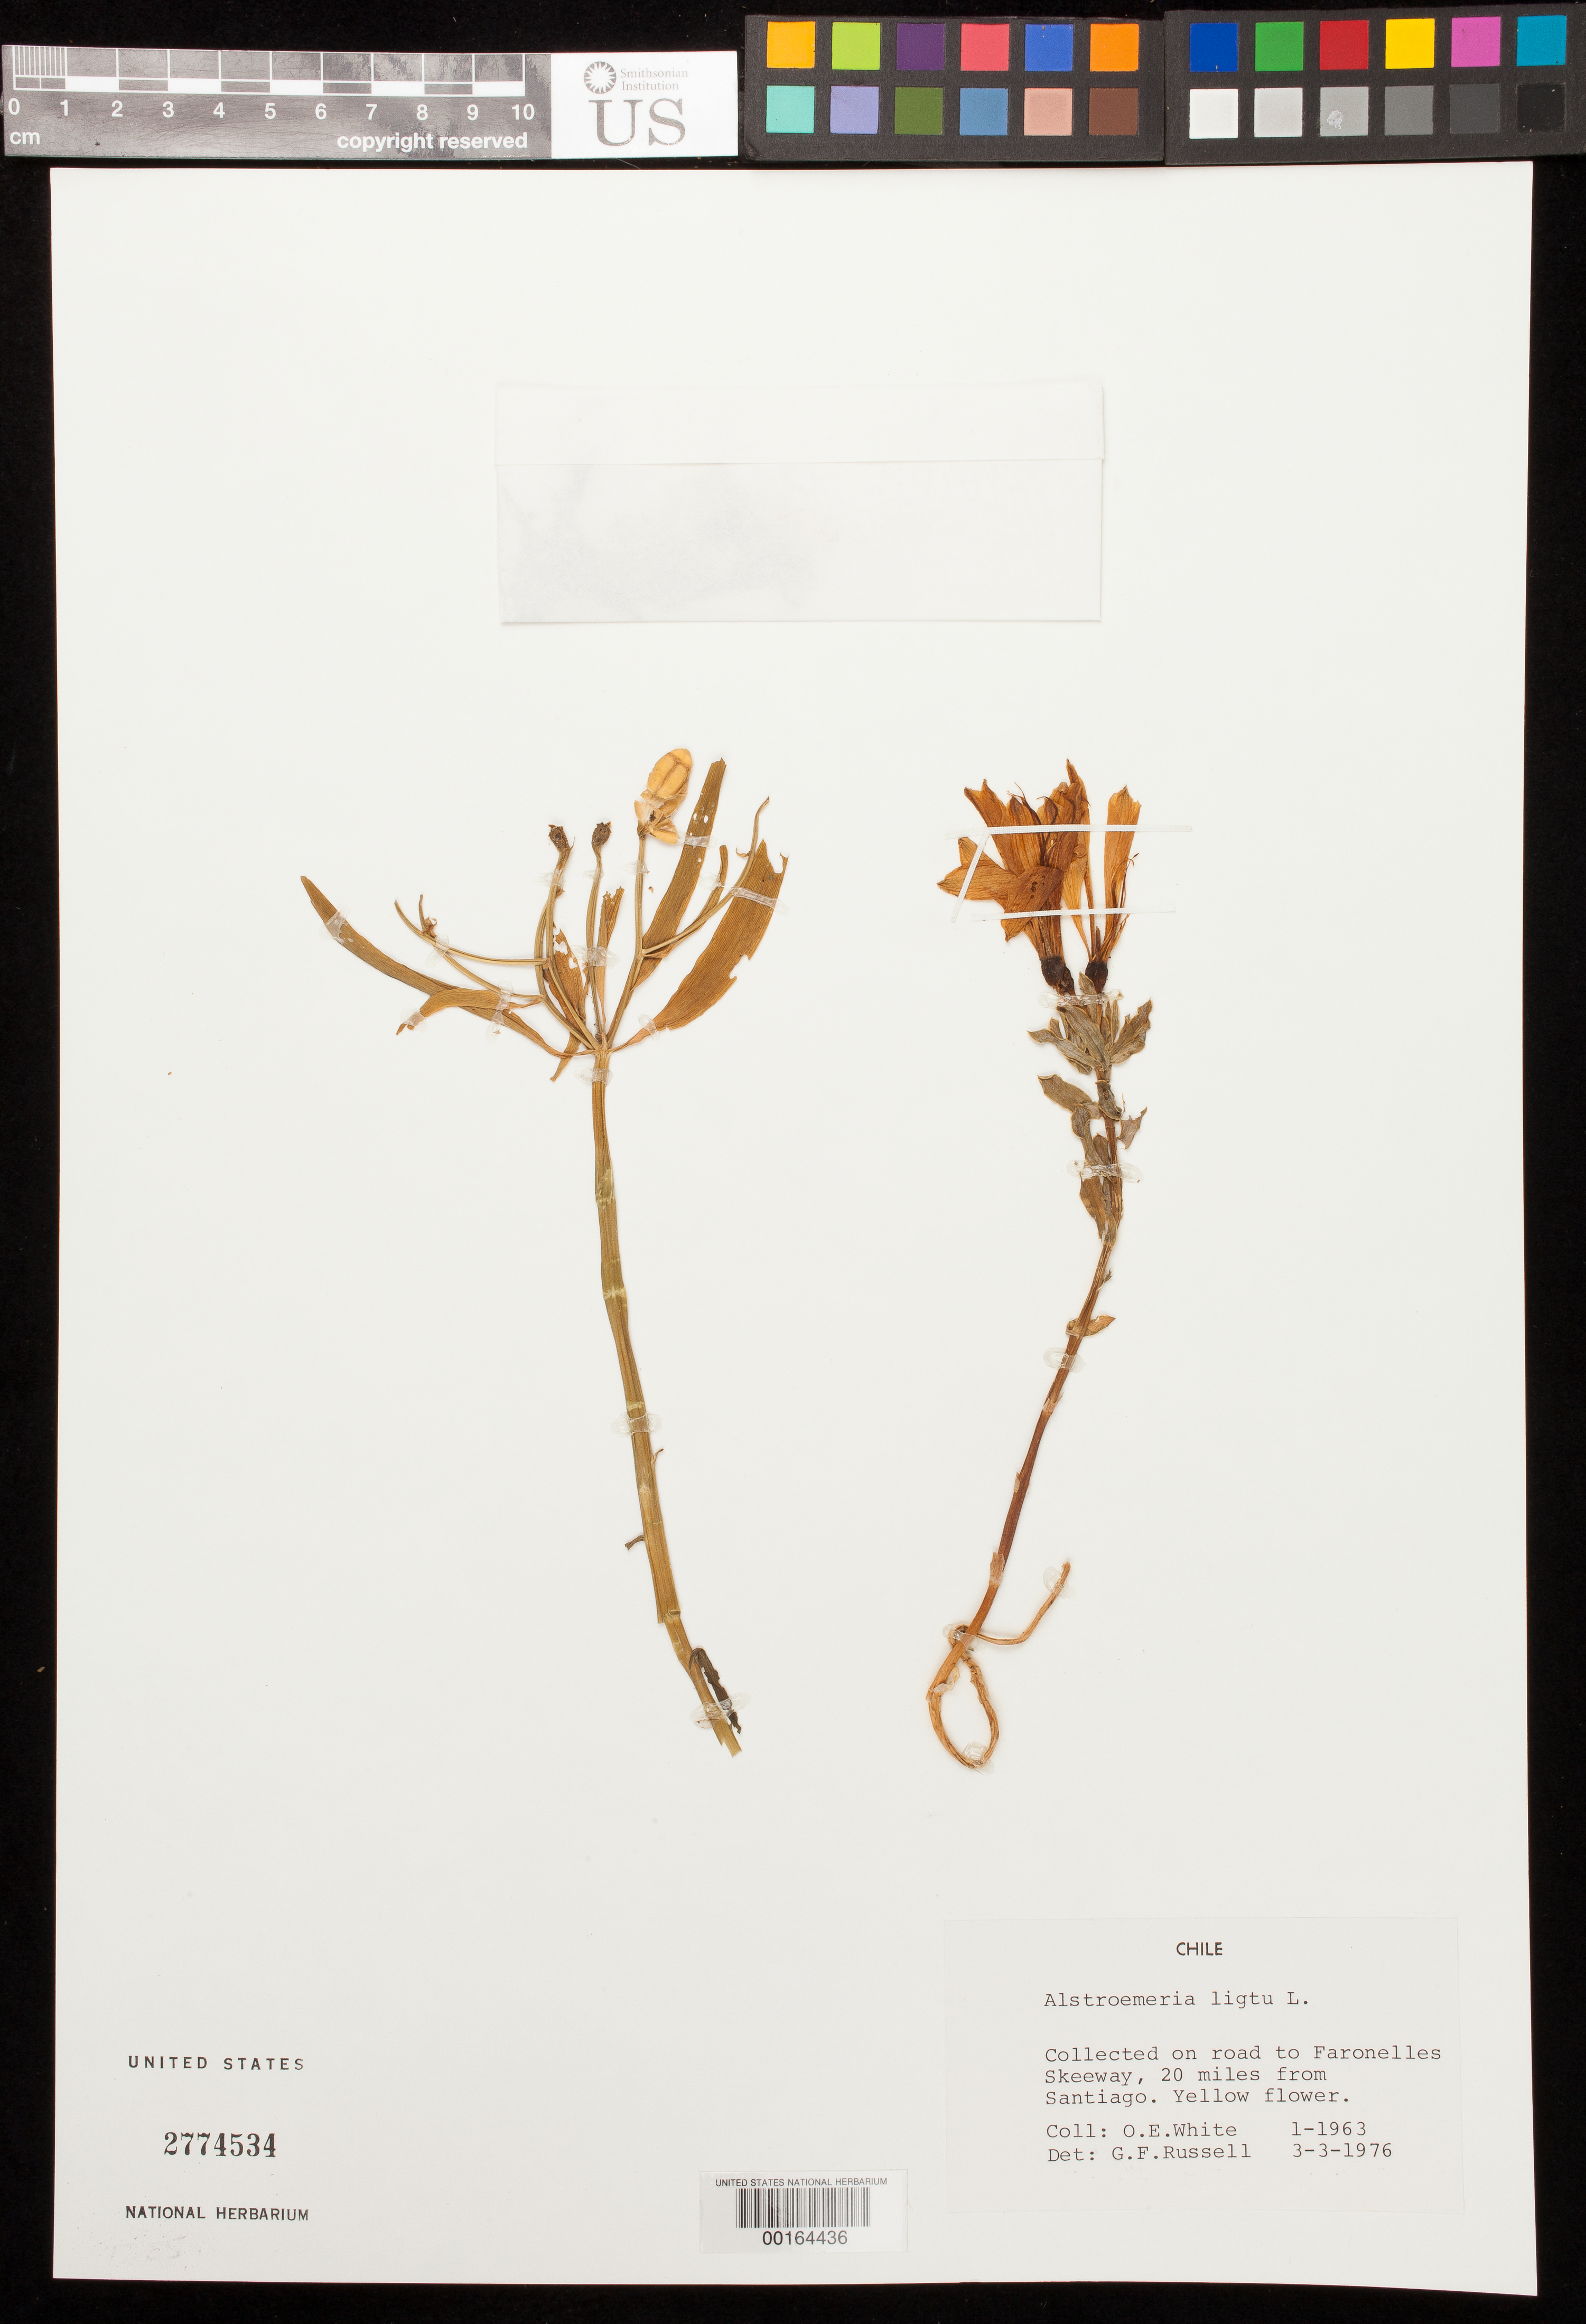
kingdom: Plantae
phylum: Tracheophyta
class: Liliopsida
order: Liliales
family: Alstroemeriaceae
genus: Alstroemeria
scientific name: Alstroemeria ligtu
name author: L.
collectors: O. E. White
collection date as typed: Jan 1963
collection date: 1963-01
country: Chile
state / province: Región Metropolitana (RM)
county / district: Santiago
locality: On road to faronelles skeeway, 20 mi from santiago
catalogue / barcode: US 2774534